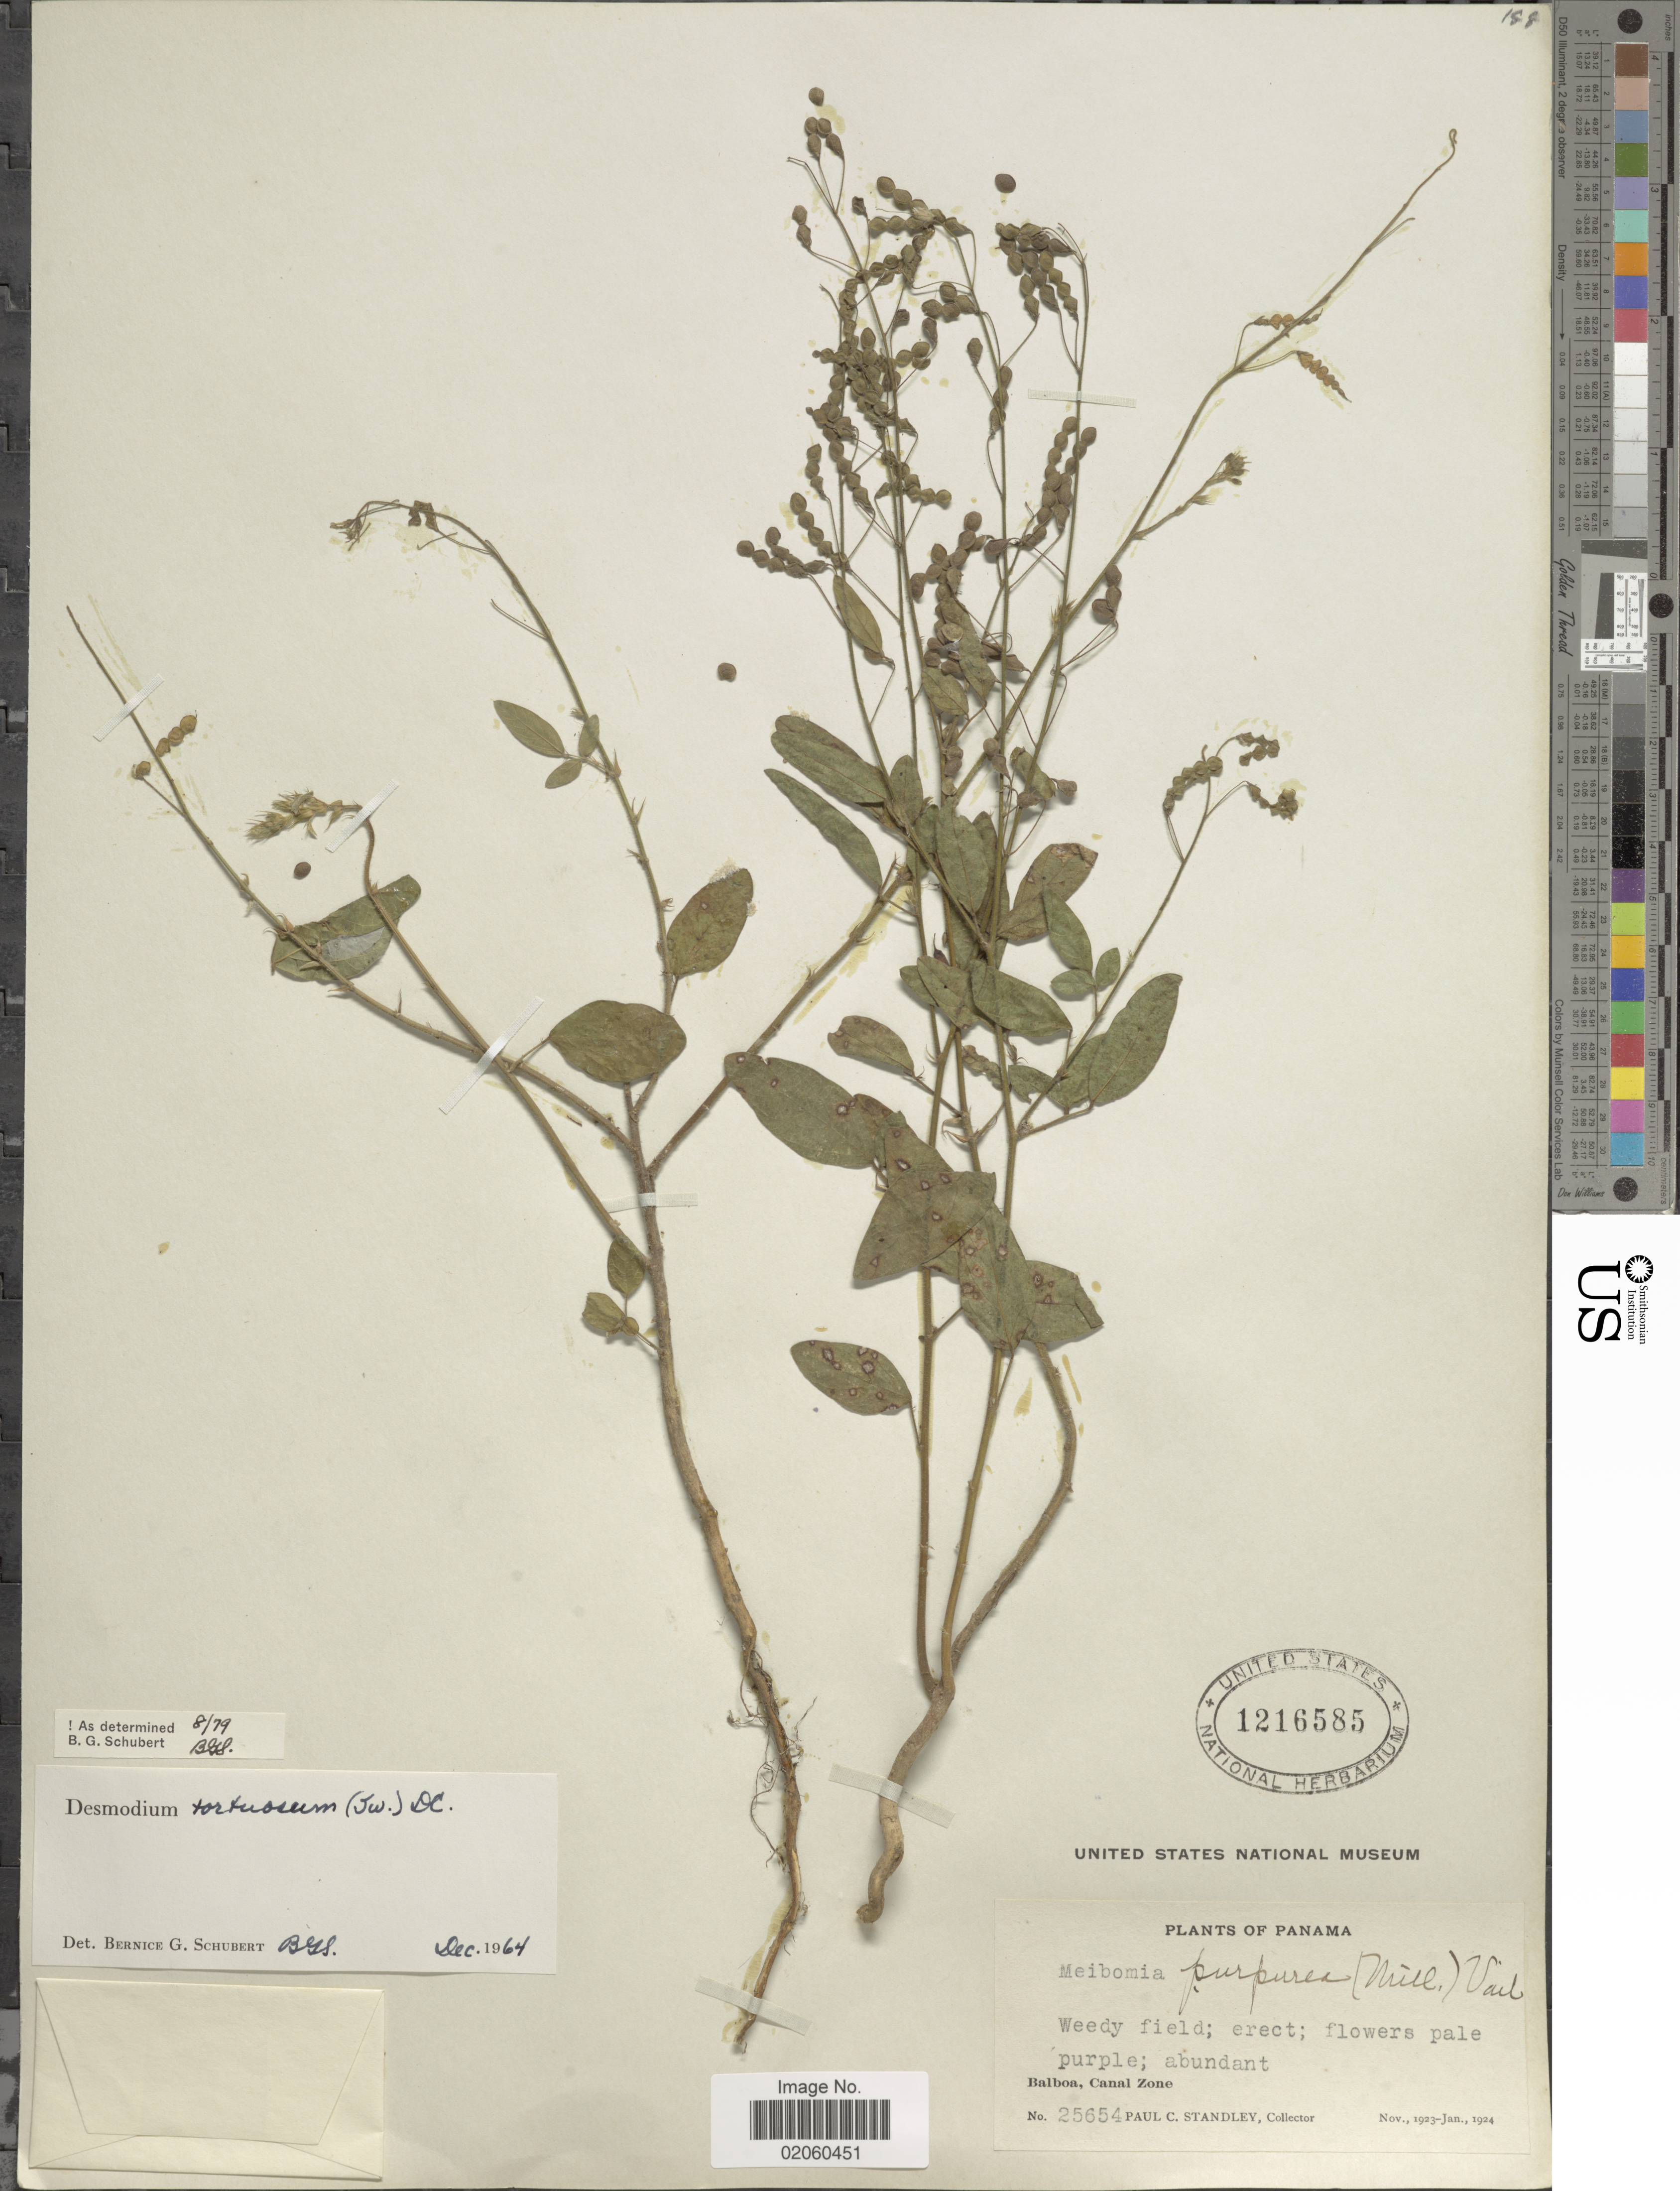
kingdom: Plantae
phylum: Tracheophyta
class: Magnoliopsida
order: Fabales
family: Fabaceae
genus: Desmodium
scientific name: Desmodium tortuosum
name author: (Sw.) DC.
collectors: P. C. Standley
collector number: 25654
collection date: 1923-11/1924-01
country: Panama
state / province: Colón / Panamá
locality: Balboa, Canal Zone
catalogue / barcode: US 1216585